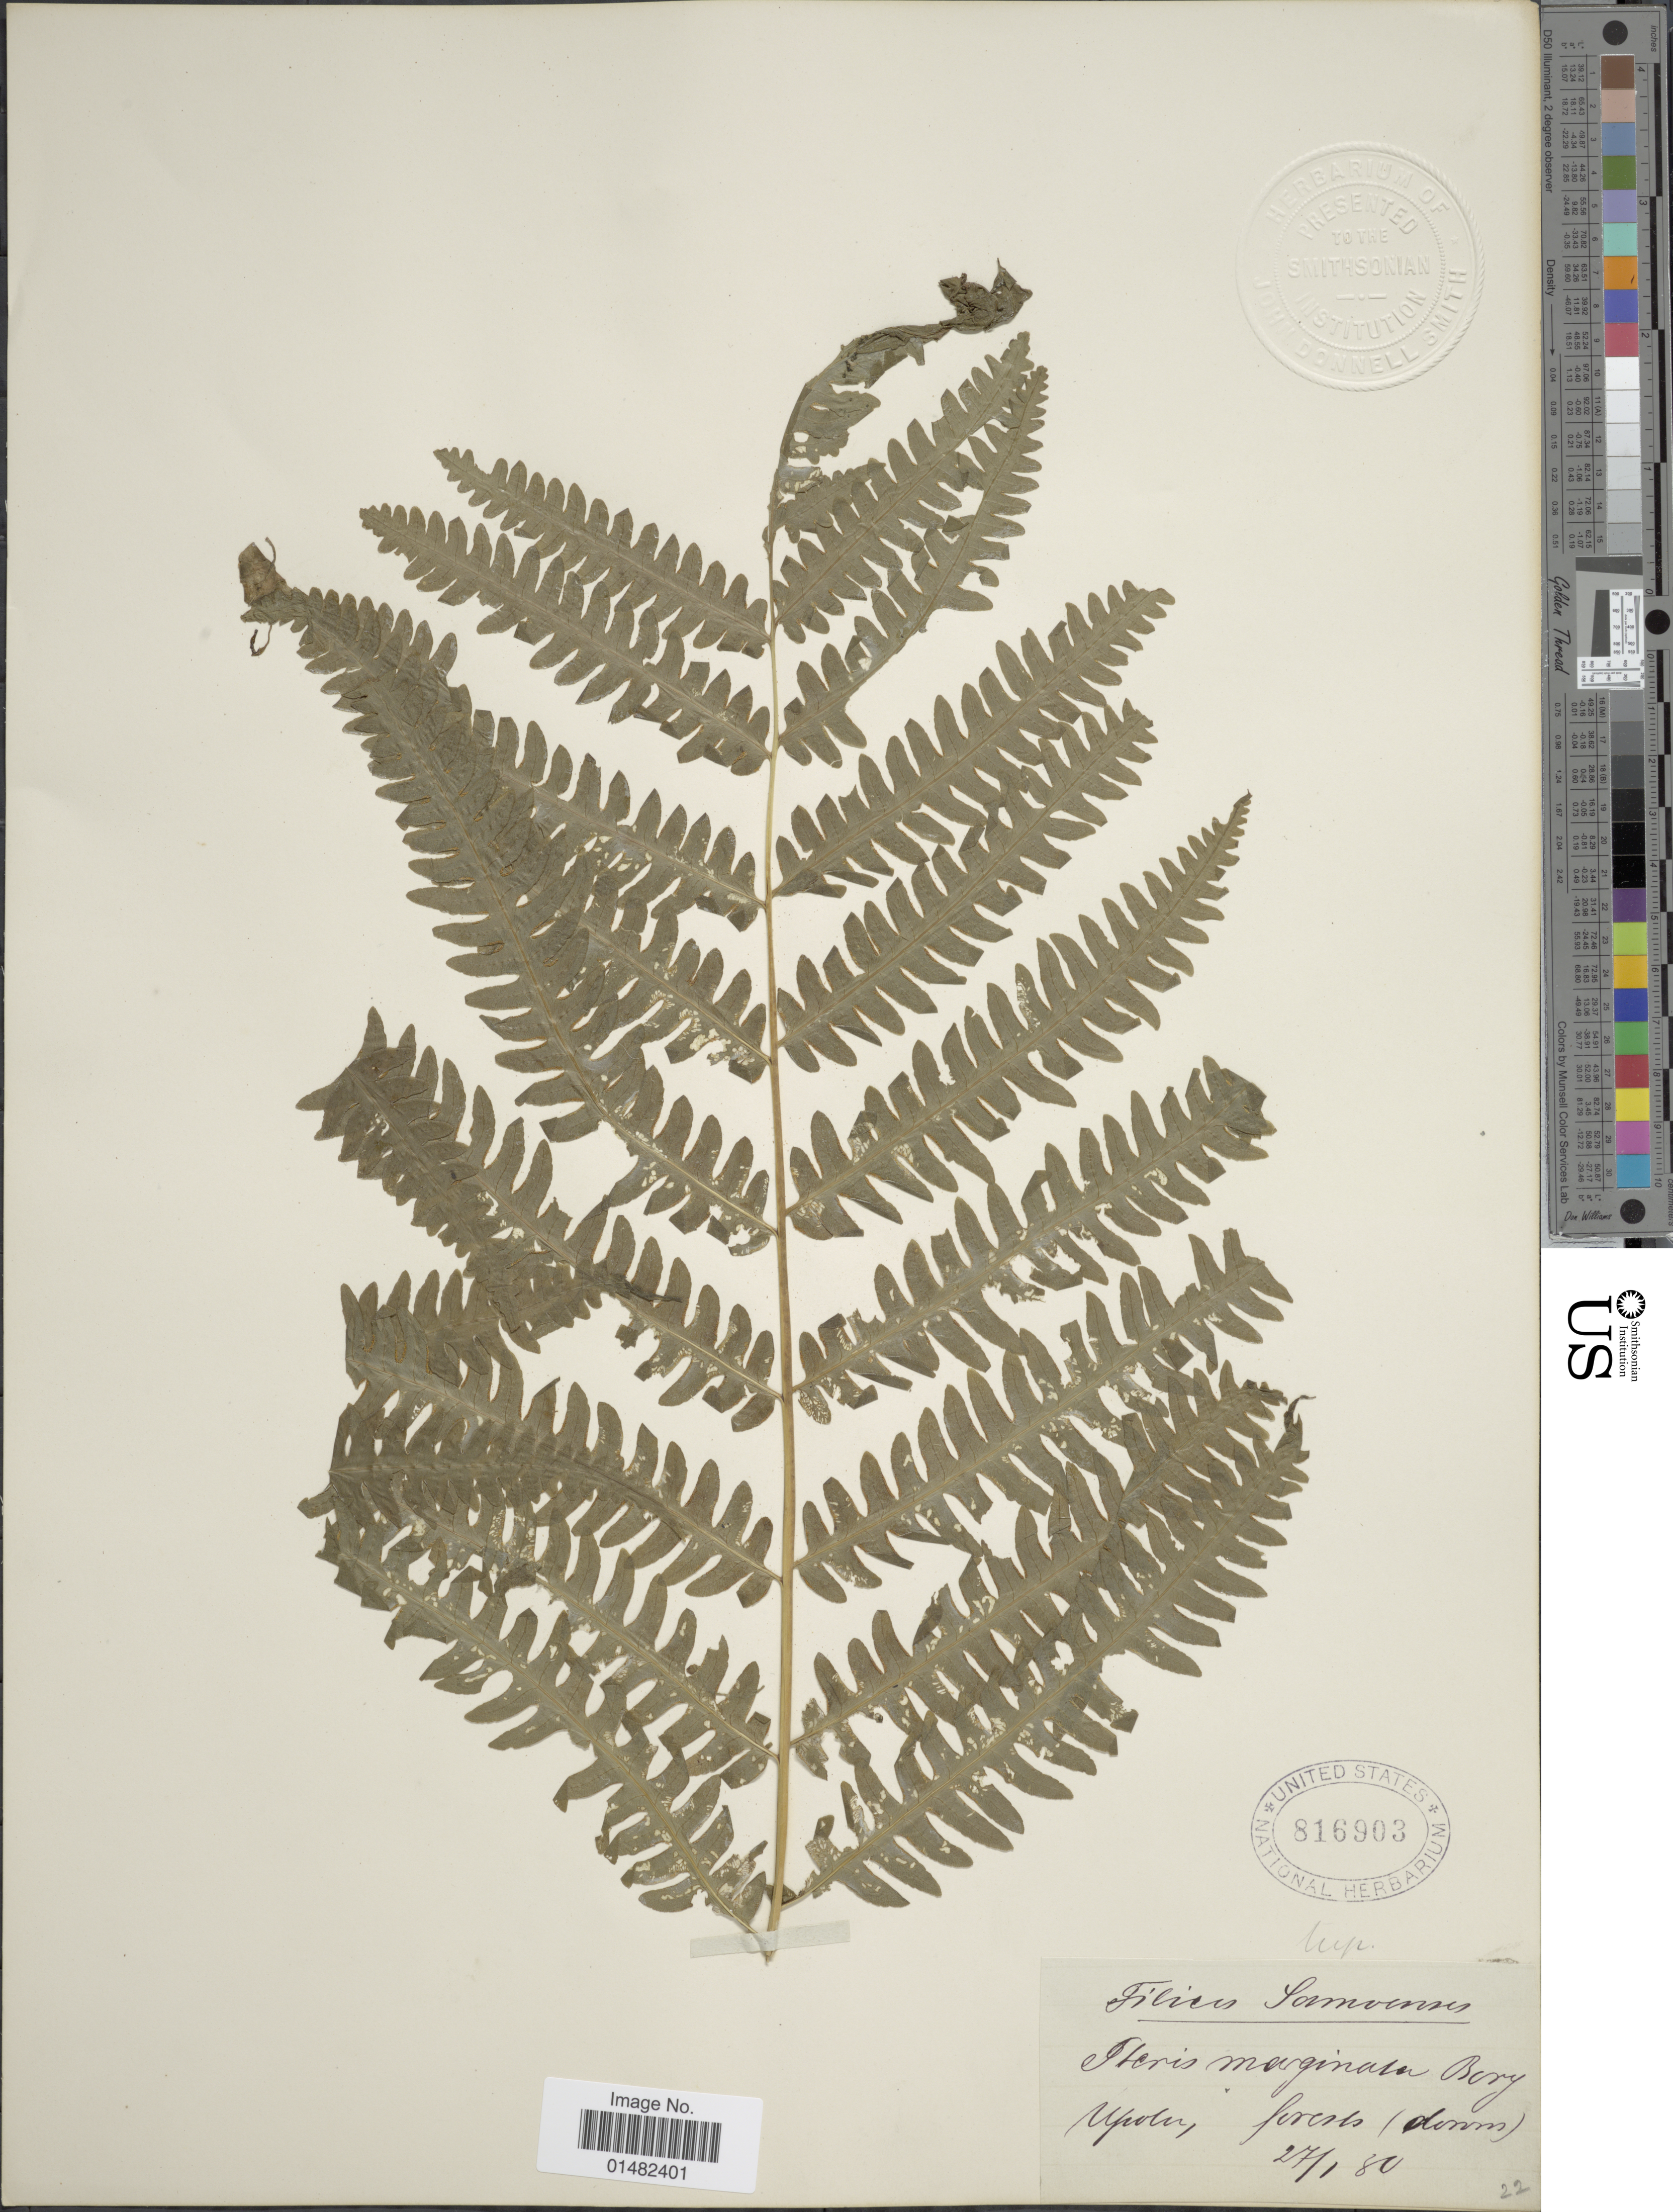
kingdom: Plantae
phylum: Tracheophyta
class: Polypodiopsida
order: Polypodiales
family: Pteridaceae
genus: Pteris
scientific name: Pteris tripartita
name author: Sw.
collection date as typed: Transcribed d/m/y: 27/1/80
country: Samoa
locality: Upolu, forests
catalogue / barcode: US 816903